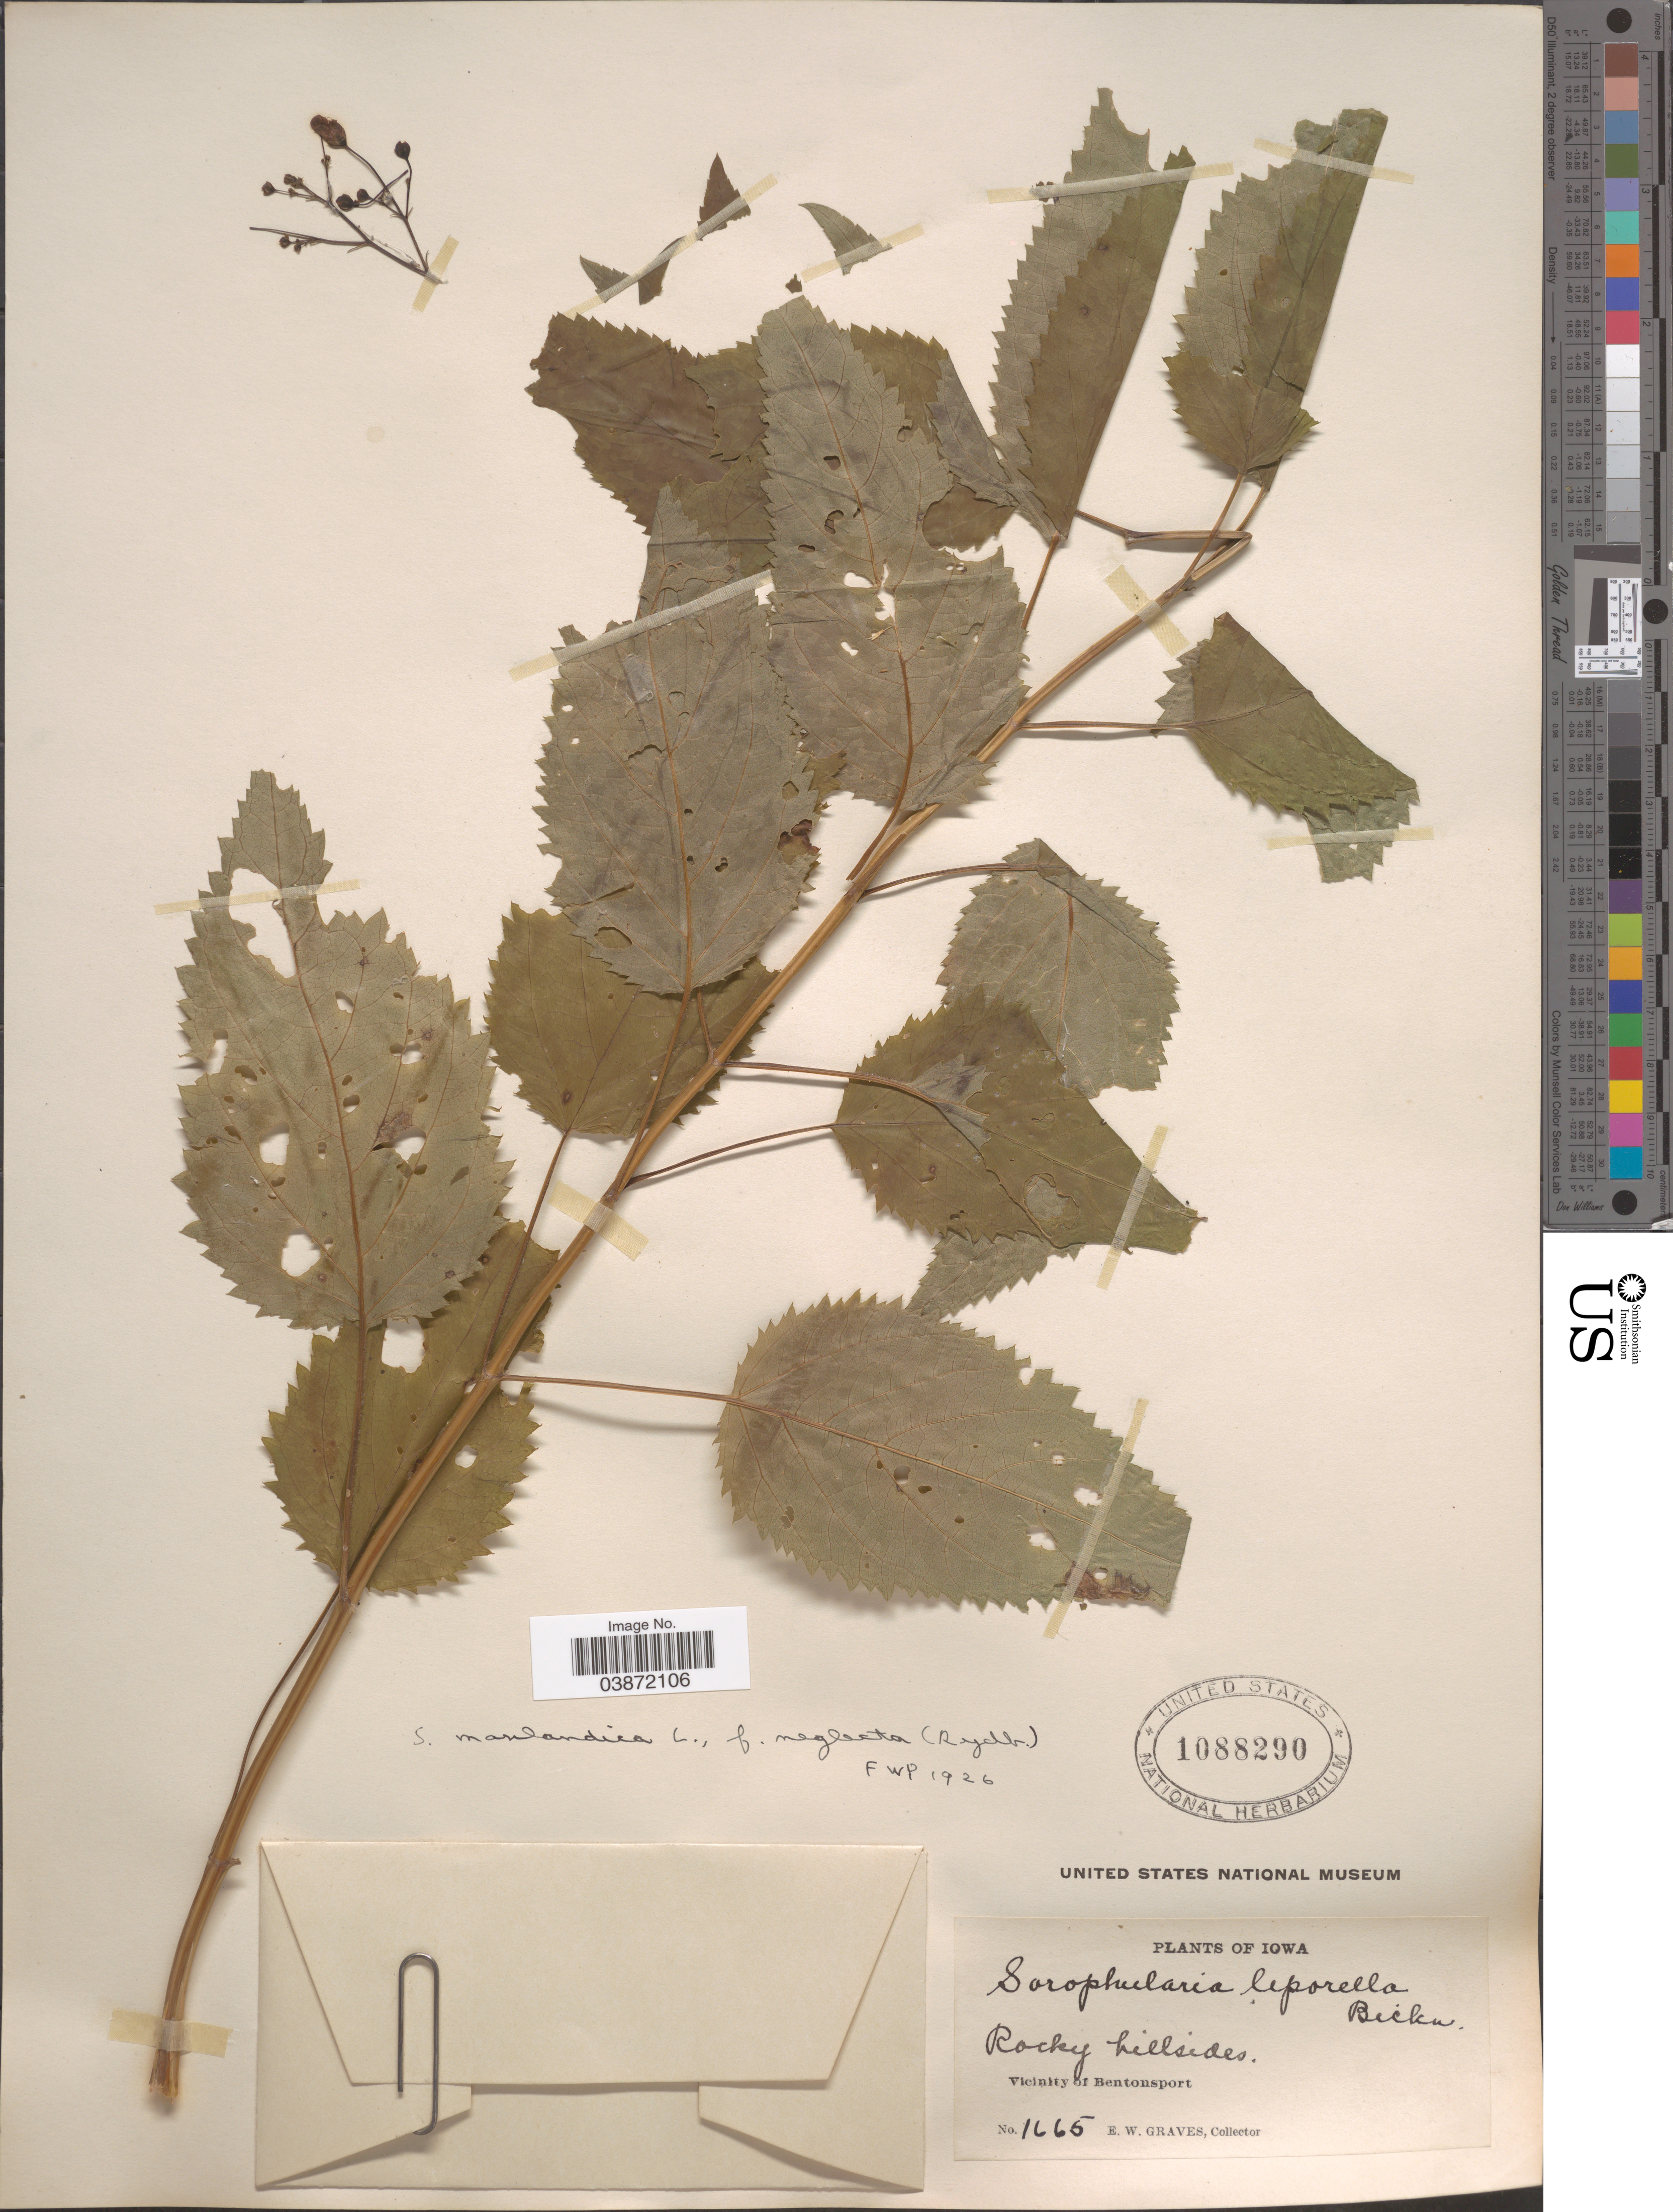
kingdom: Plantae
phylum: Tracheophyta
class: Magnoliopsida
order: Lamiales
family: Scrophulariaceae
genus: Scrophularia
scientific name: Scrophularia marylandica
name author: Georgi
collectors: E. Graves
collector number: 1665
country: United States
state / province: Iowa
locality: Vicinity of Bentonsport.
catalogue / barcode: US 1088290